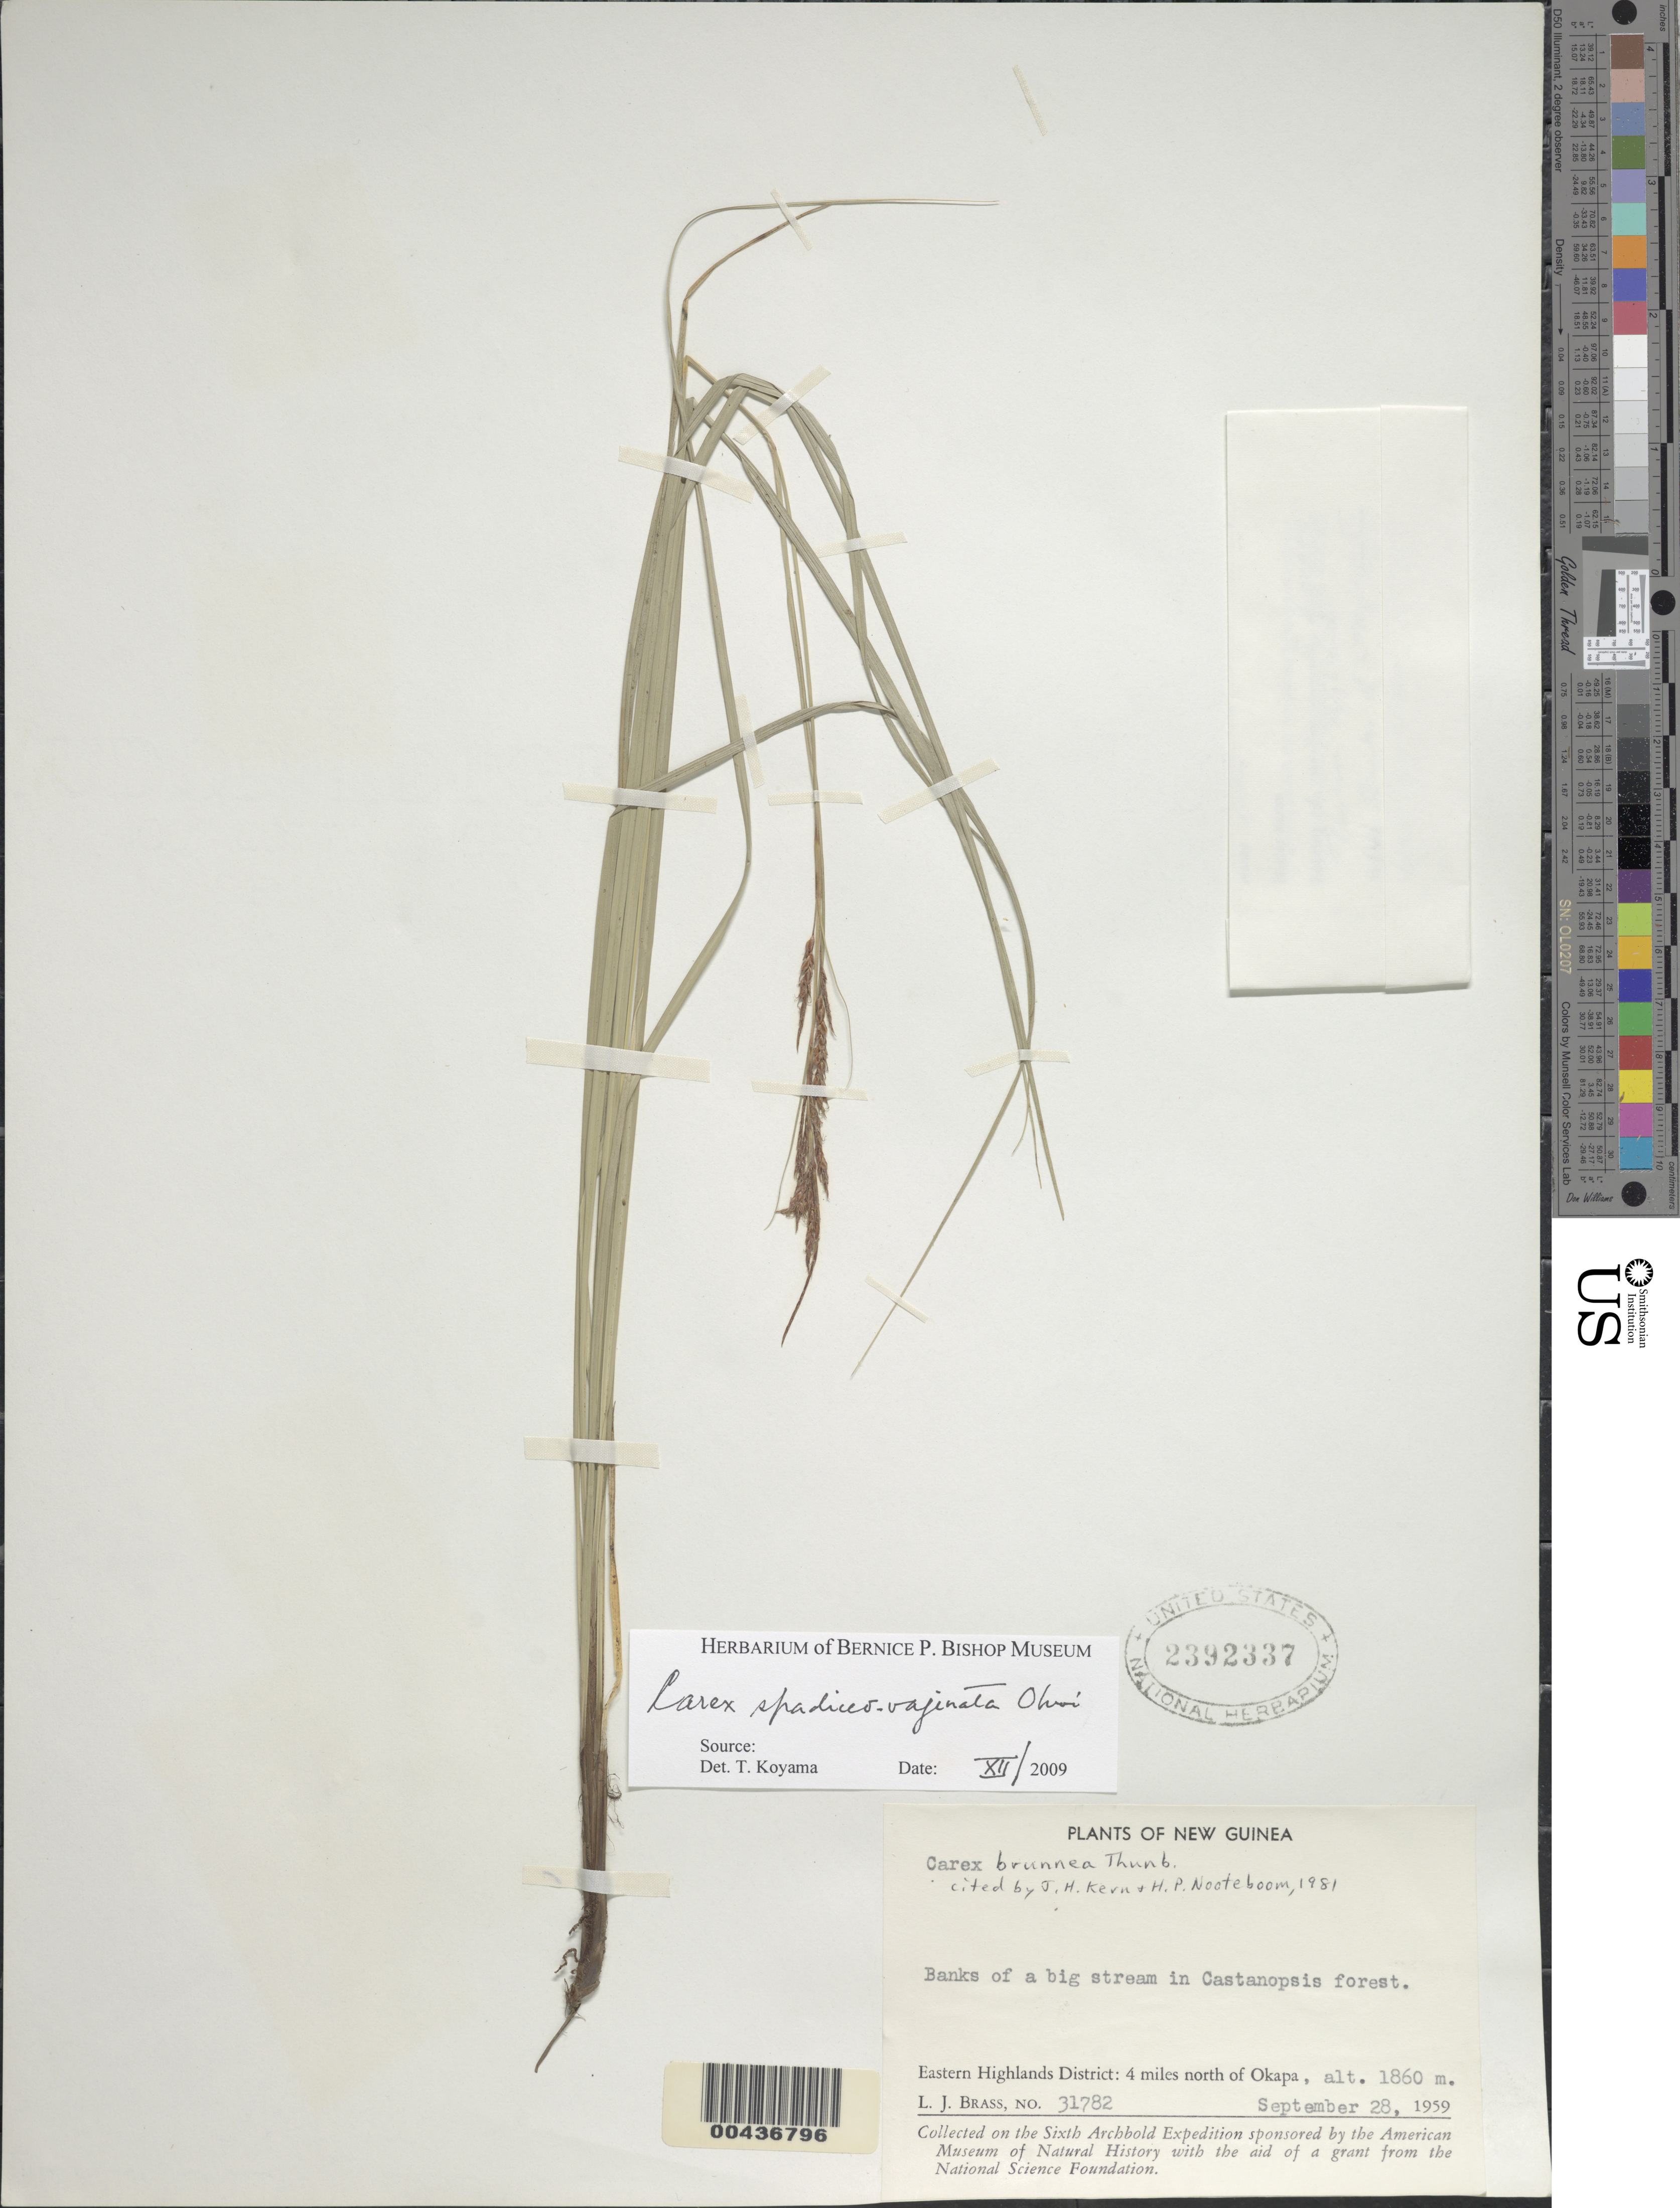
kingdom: Plantae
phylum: Tracheophyta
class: Liliopsida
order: Poales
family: Cyperaceae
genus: Carex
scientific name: Carex brunnea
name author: Thunb.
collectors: L. J. Brass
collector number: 31782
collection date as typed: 28 Sep 1959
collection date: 1959-09-28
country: Papua New Guinea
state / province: Eastern Highlands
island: New Guinea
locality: Okapa, 4 mi. N of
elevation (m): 1860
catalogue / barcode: US 2392337